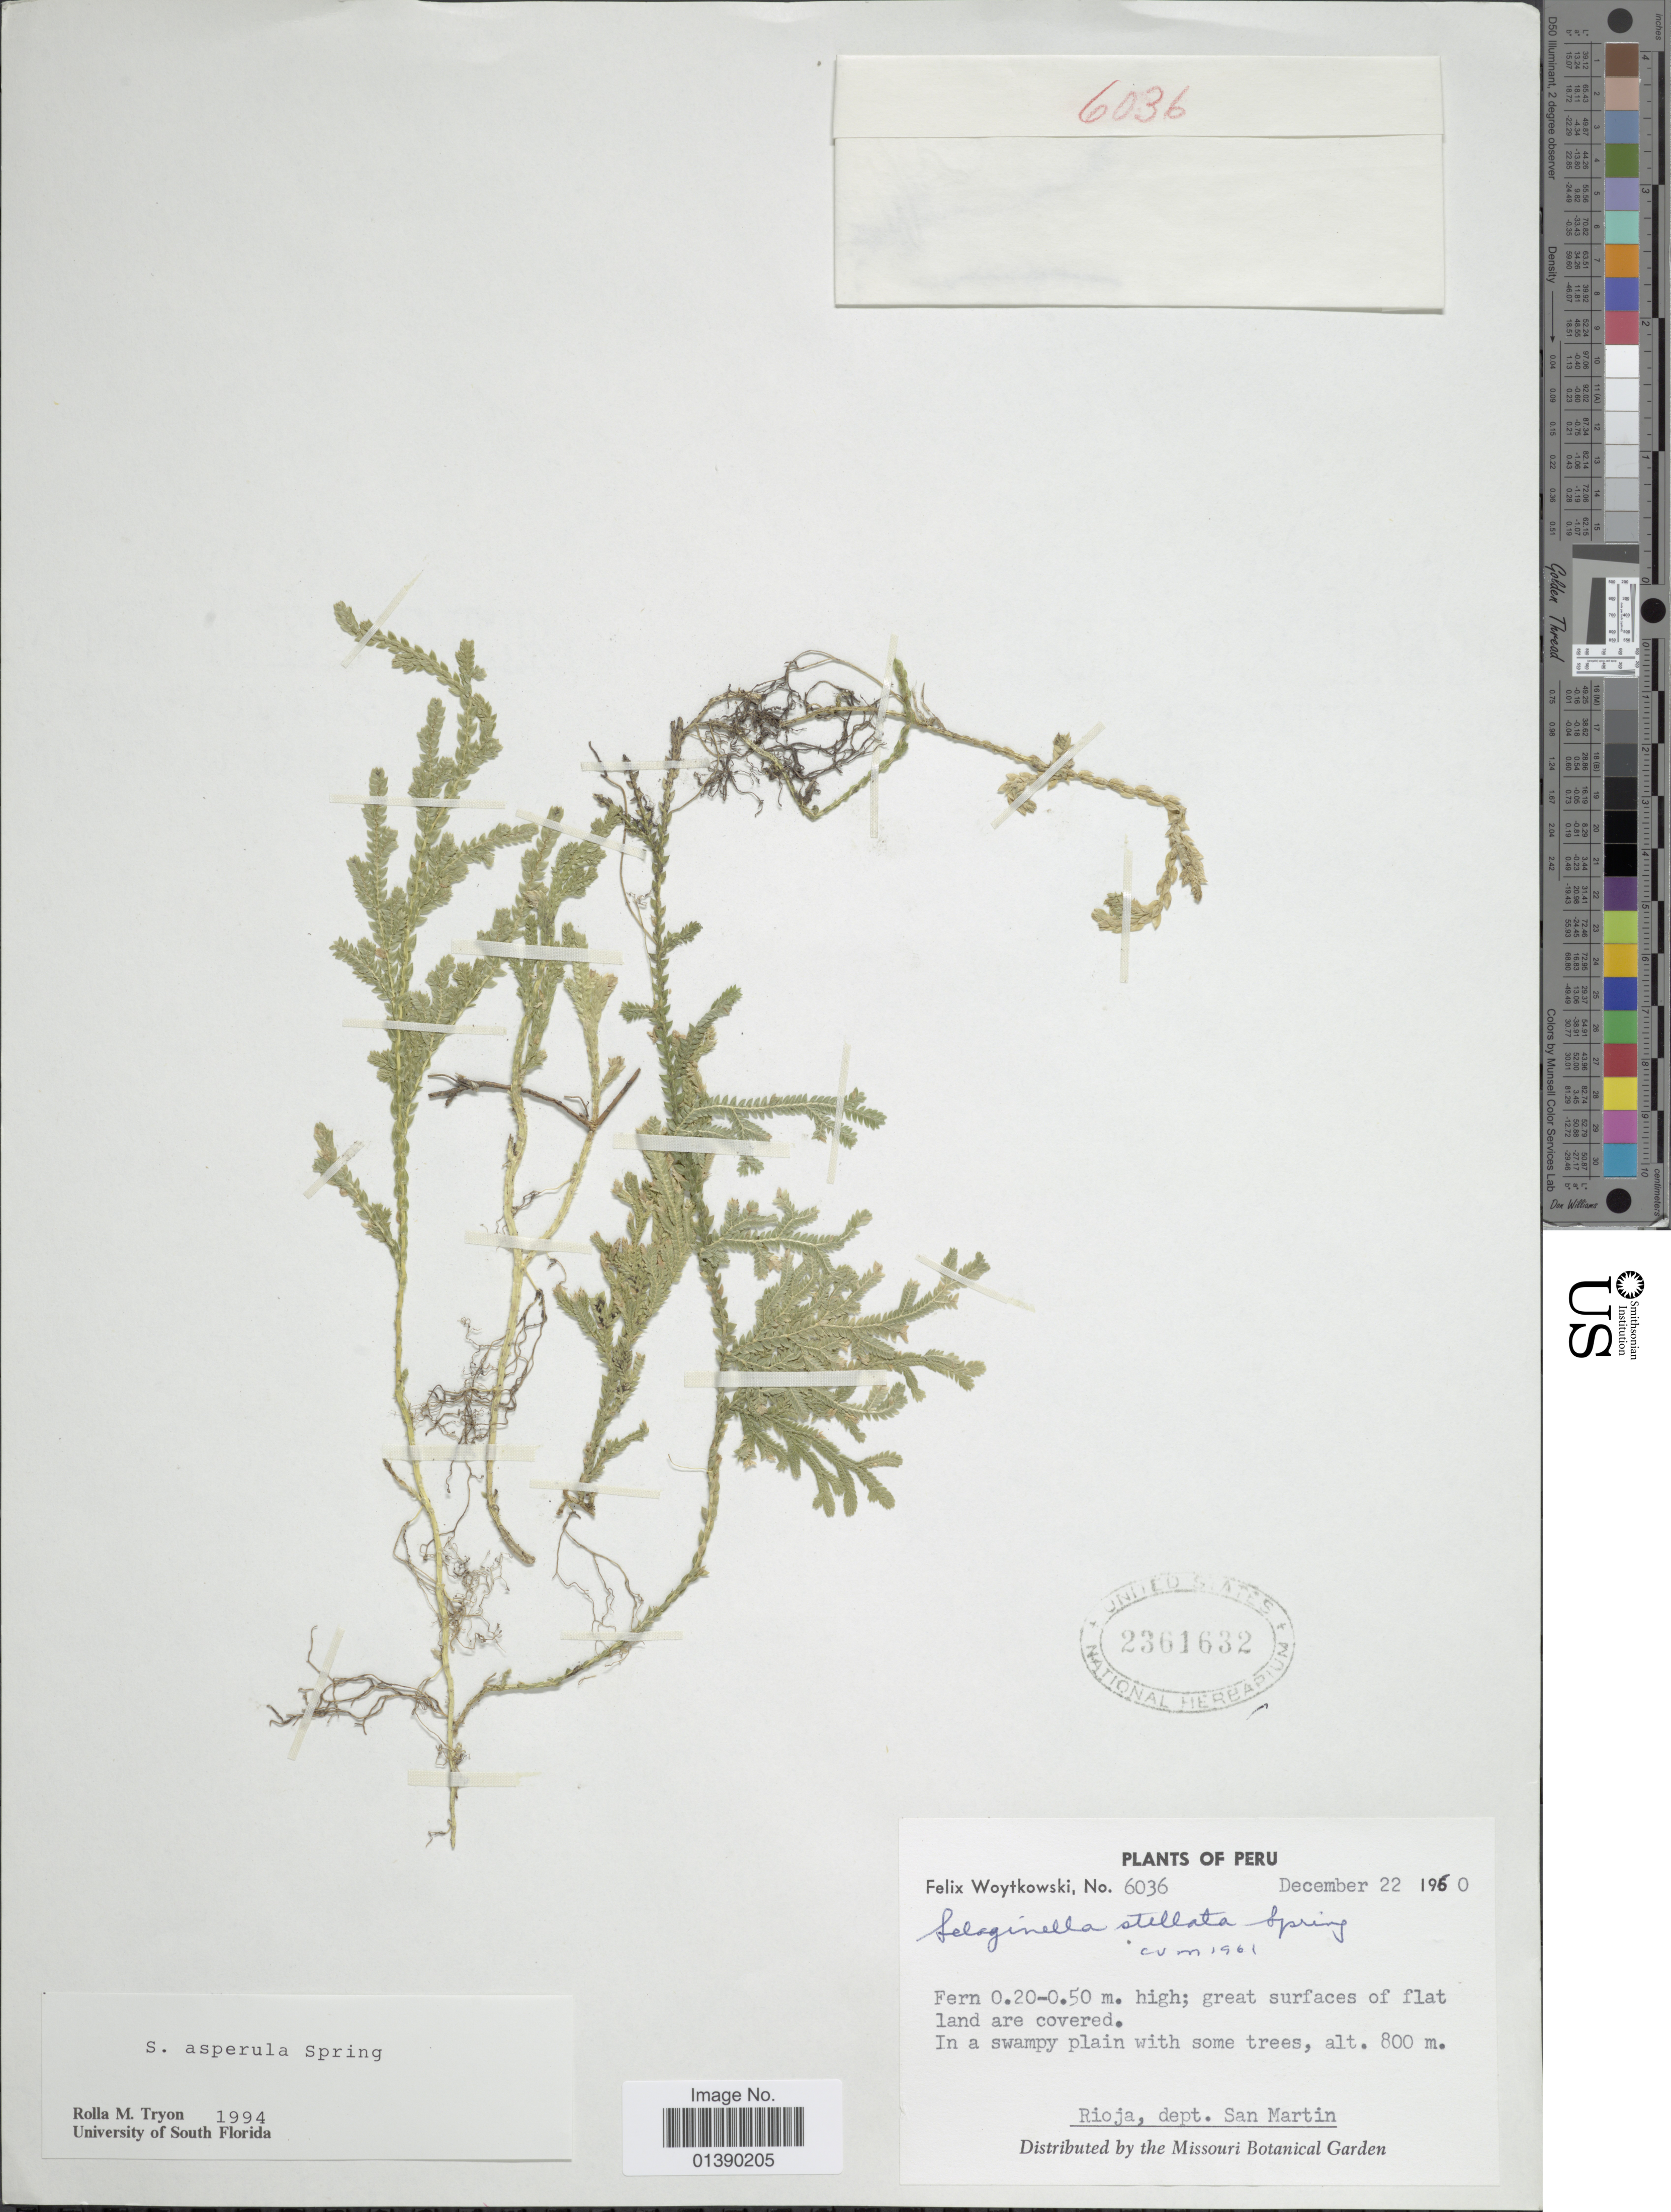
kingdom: Plantae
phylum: Tracheophyta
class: Lycopodiopsida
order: Selaginellales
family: Selaginellaceae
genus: Selaginella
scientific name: Selaginella asperula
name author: Spring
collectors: F. Woytkowski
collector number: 6036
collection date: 1960-12-22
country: Peru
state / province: San Martín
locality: Rioja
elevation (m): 800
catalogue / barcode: US 2361632